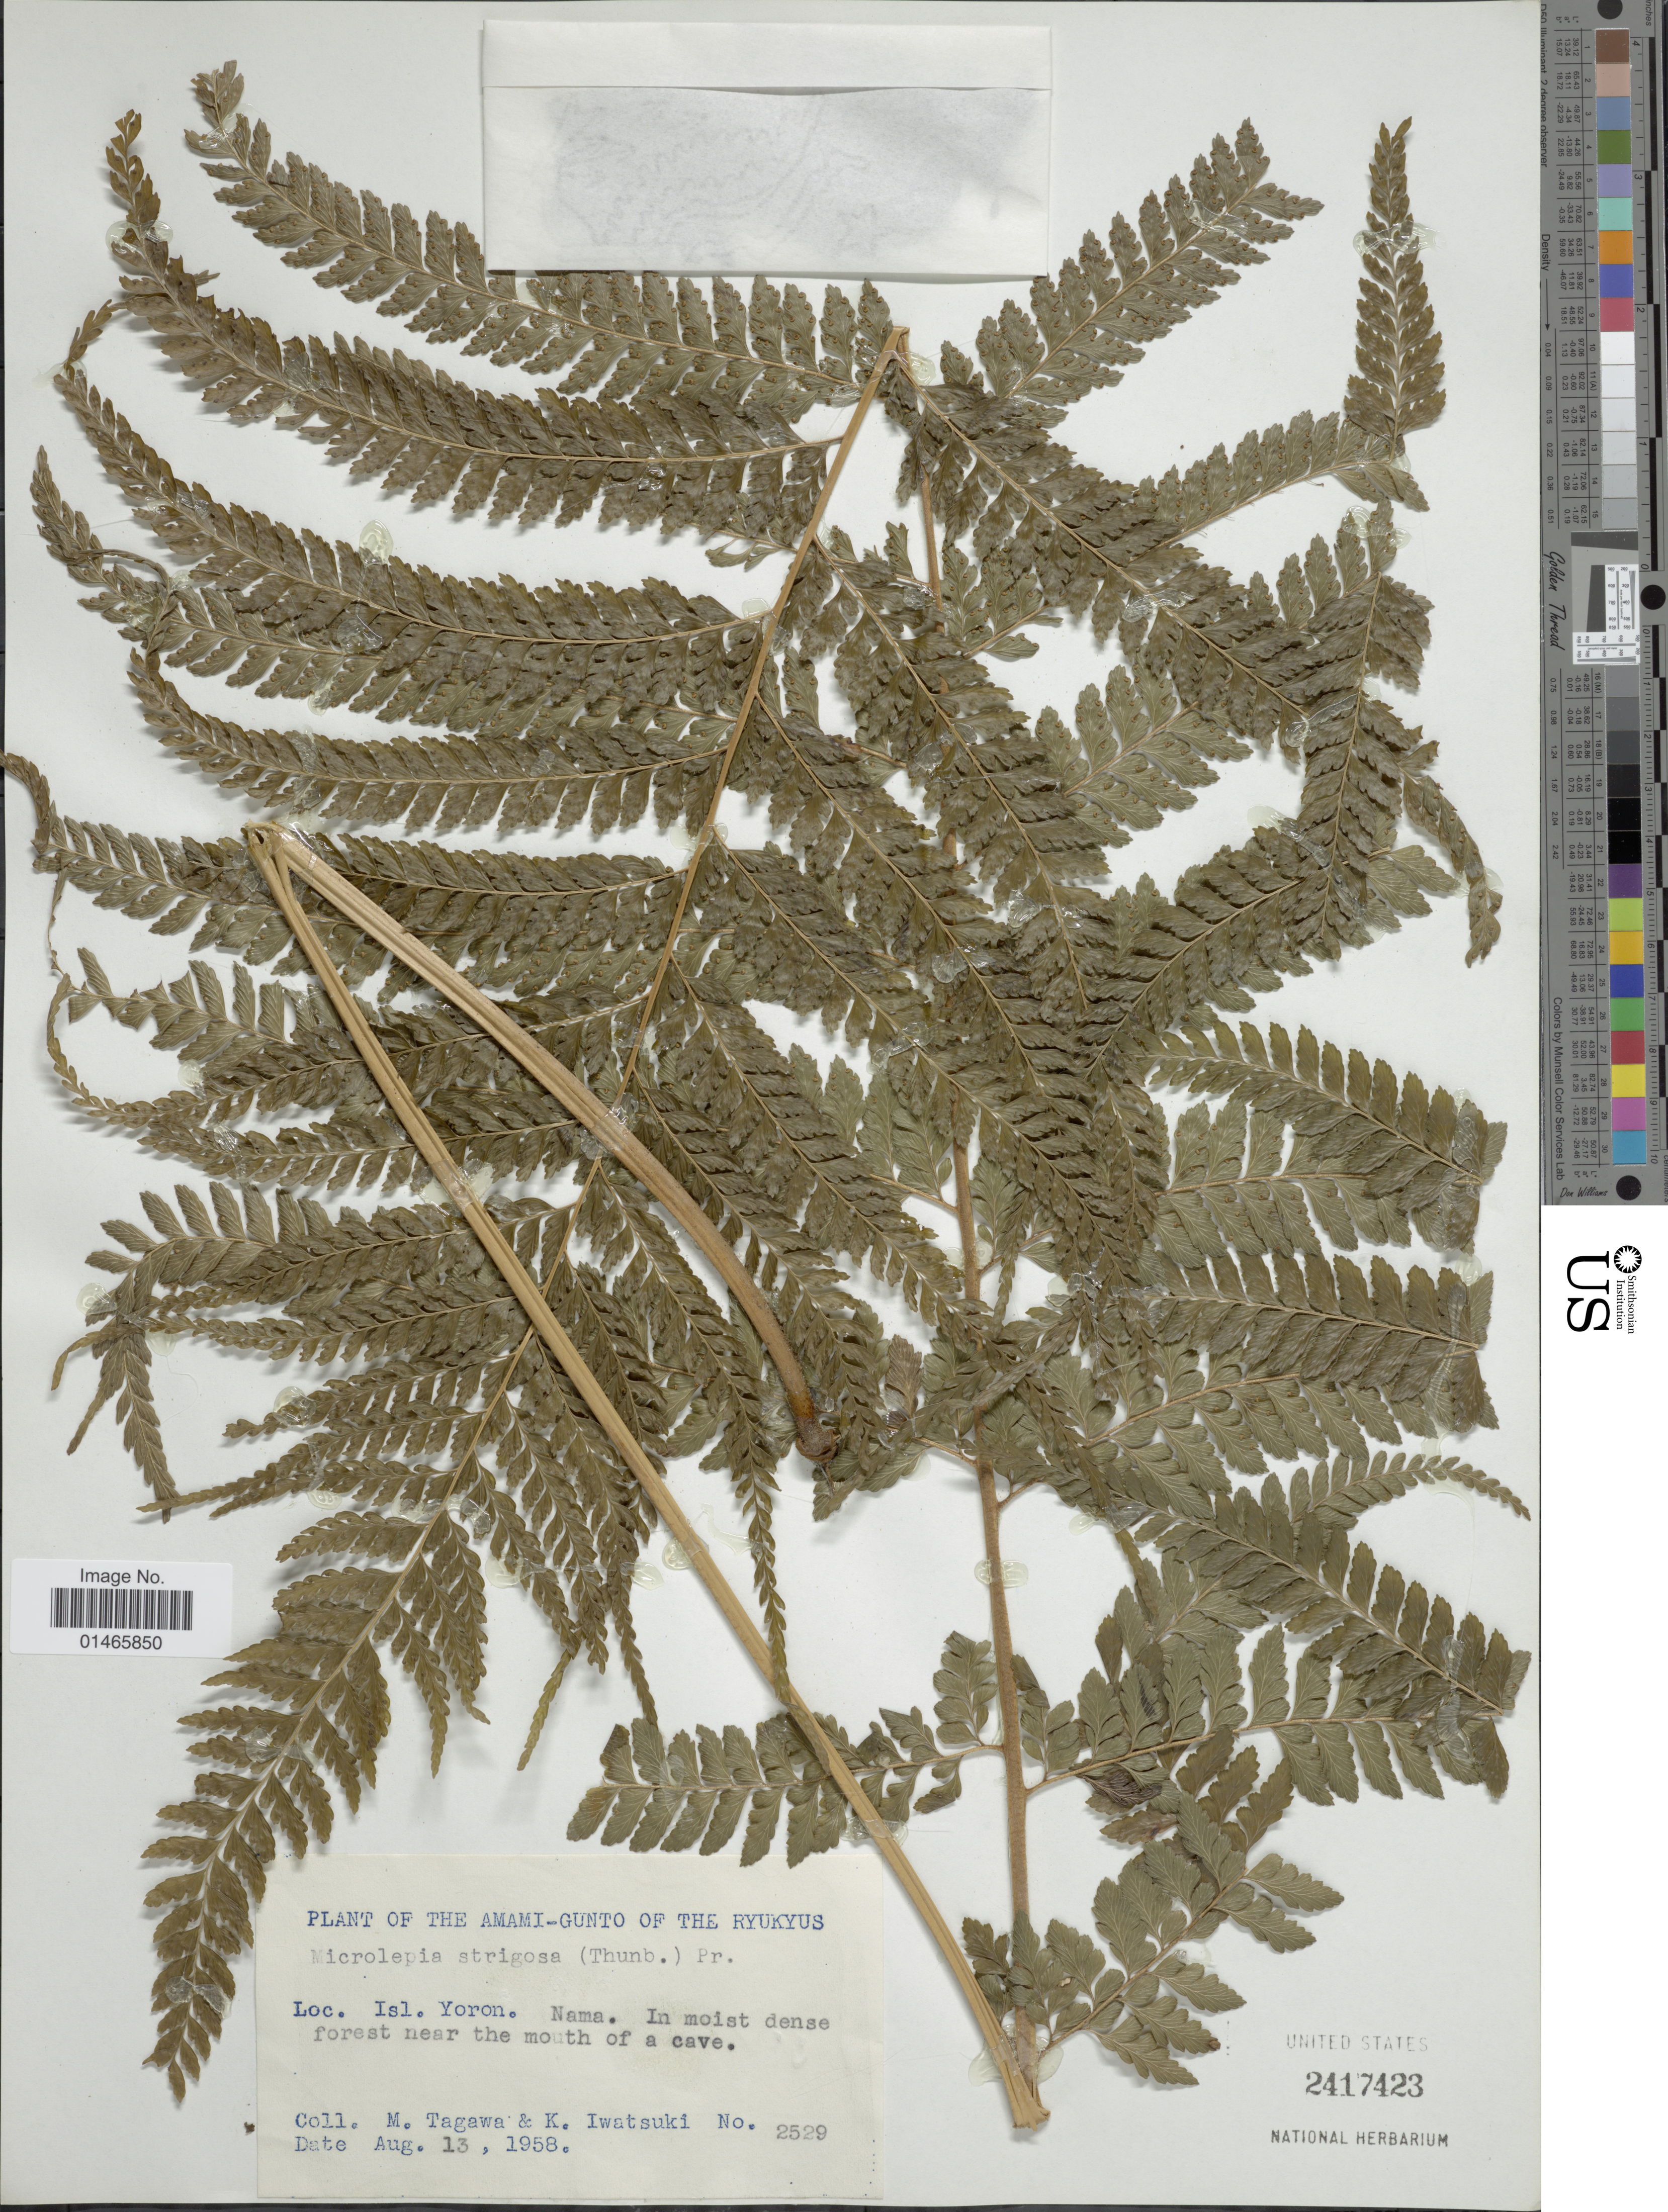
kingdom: Plantae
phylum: Tracheophyta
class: Polypodiopsida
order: Polypodiales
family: Dennstaedtiaceae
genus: Microlepia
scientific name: Microlepia strigosa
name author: (Thunb.) J. Presl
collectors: M. Tagawa & K. Iwatsuki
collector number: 2529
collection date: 1958-08-13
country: Japan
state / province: Okinawa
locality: Amami-Gunto of the Ryukyu, Isl. Yoron, Nama.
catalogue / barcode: US 2417423